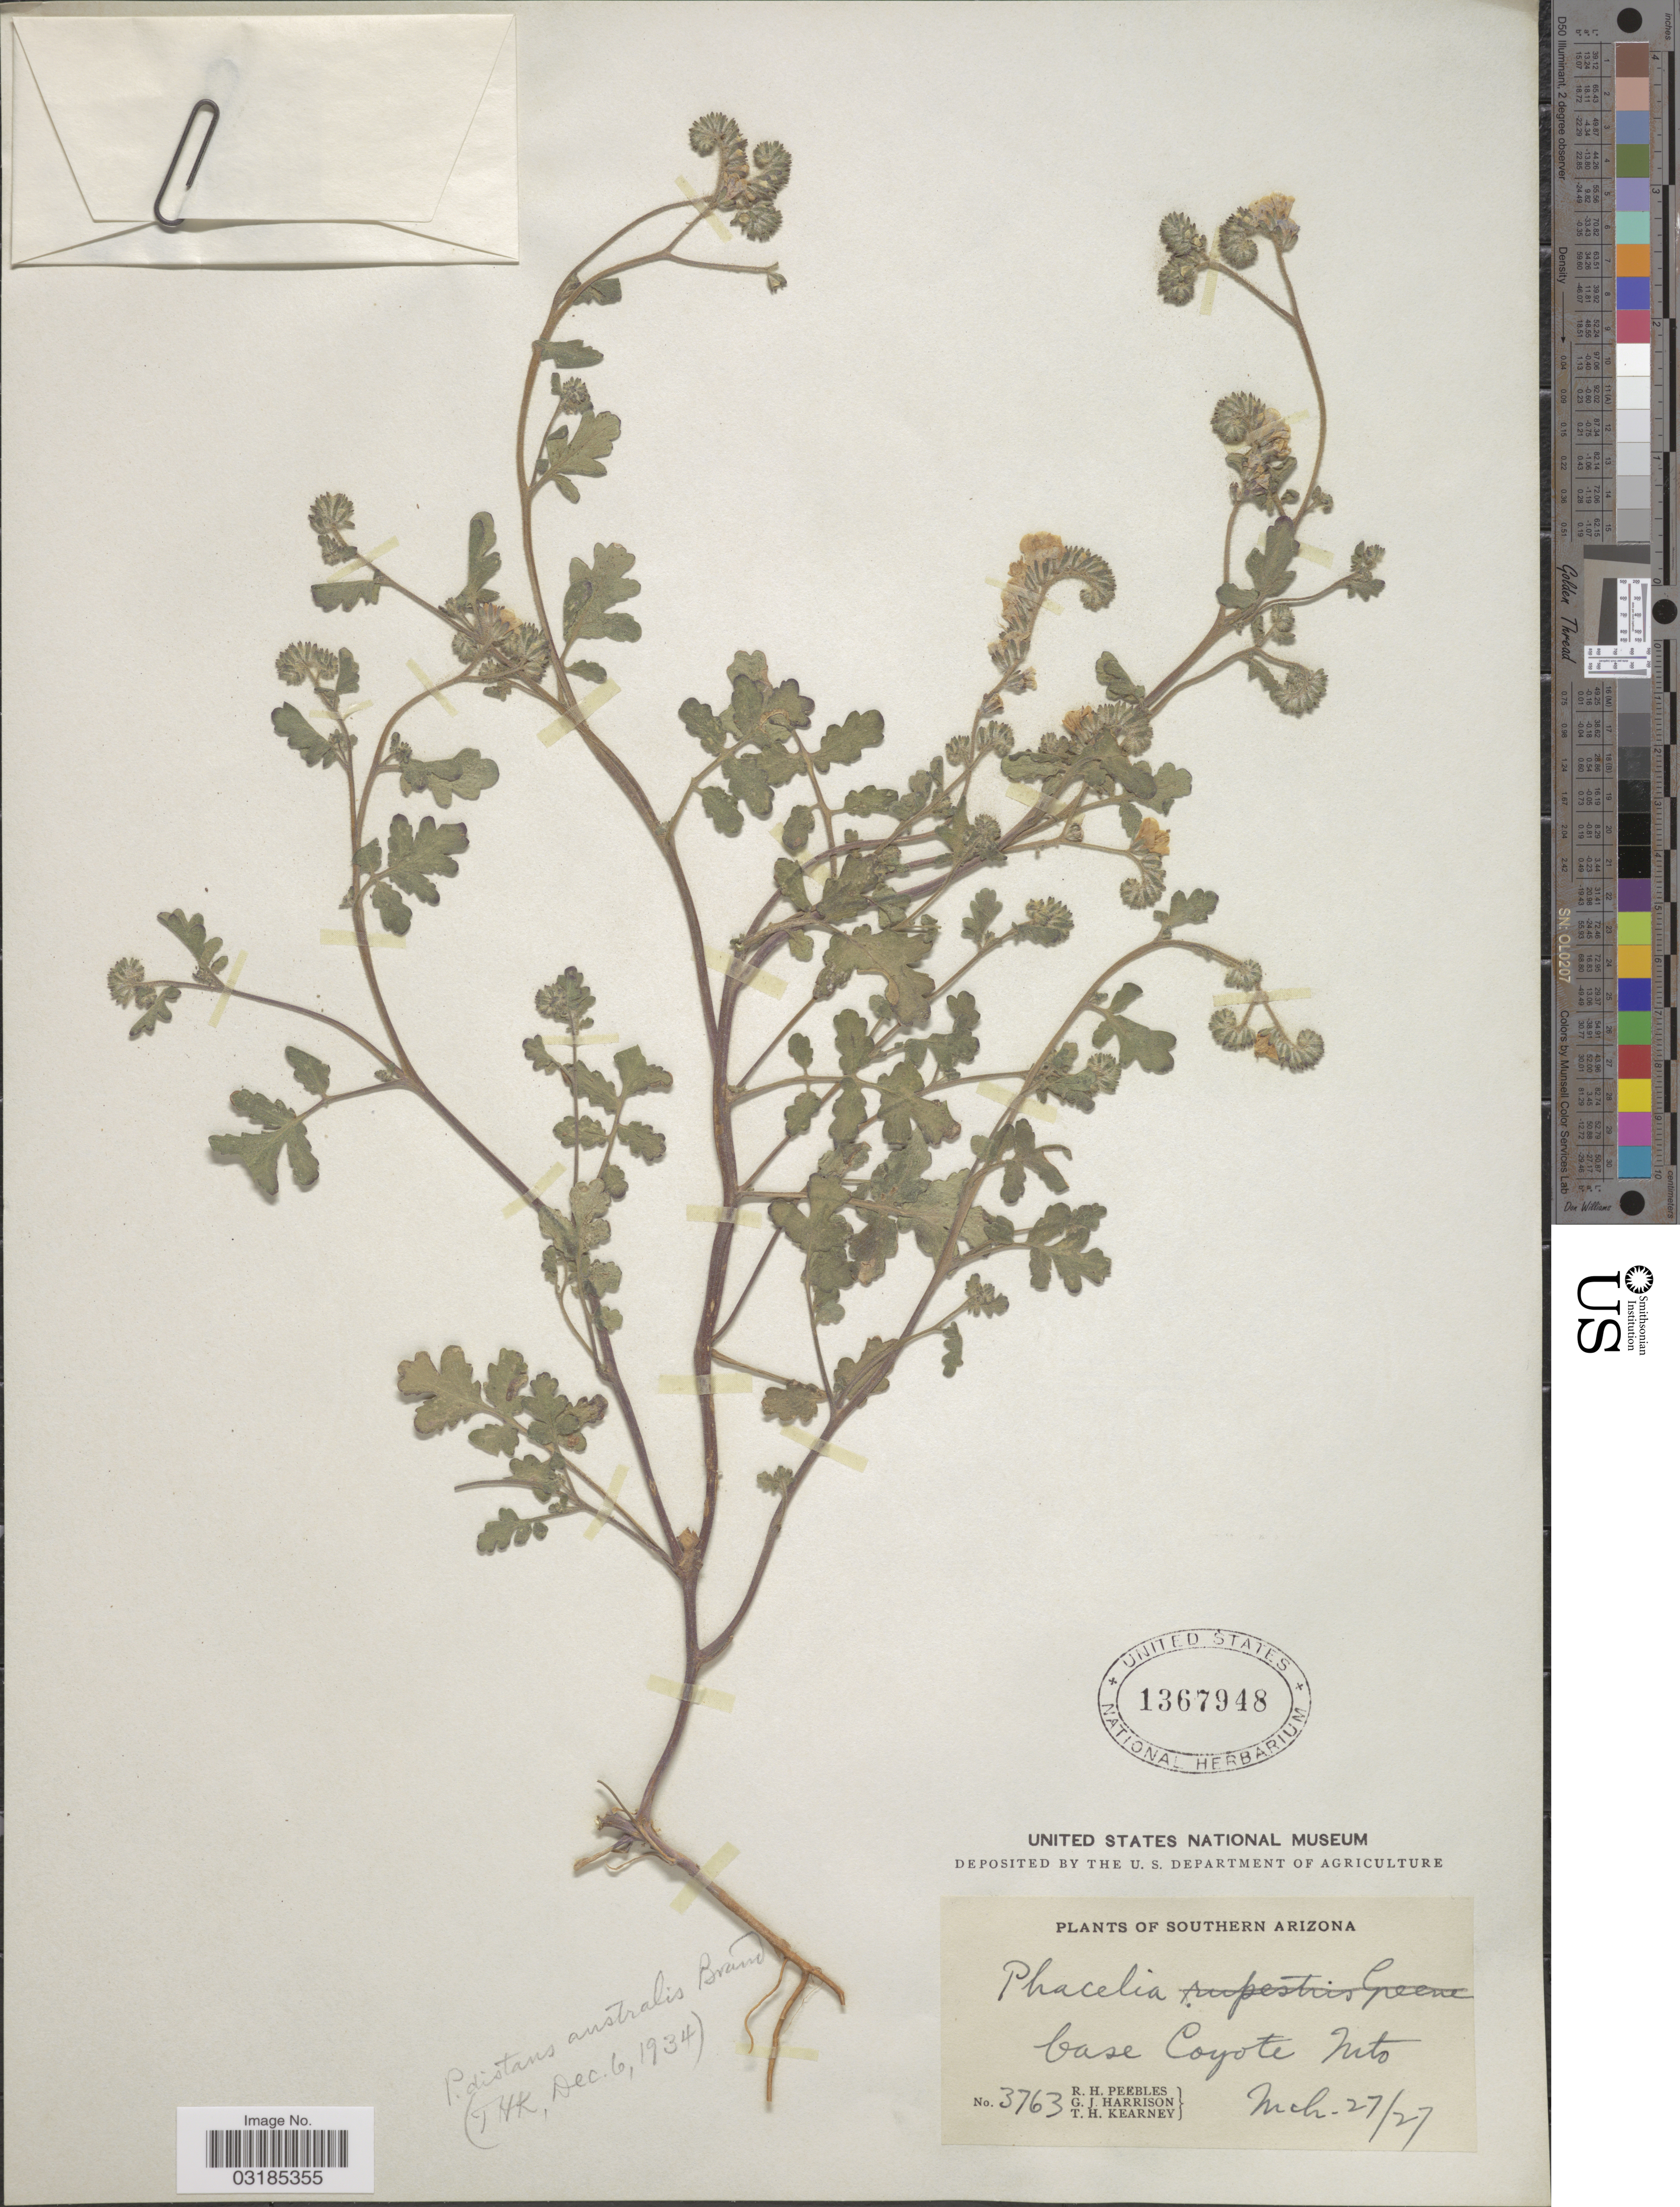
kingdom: Plantae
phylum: Tracheophyta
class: Magnoliopsida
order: Boraginales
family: Hydrophyllaceae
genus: Phacelia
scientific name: Phacelia distans var. australis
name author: Brand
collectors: R. H. Peebles, G. J. Harrison & T. H. Kearney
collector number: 3763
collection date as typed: Transcribed d/m/y: 27/3/27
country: United States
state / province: Arizona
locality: Southern Arizona. Base Coyote Mts.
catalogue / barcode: US 1367948